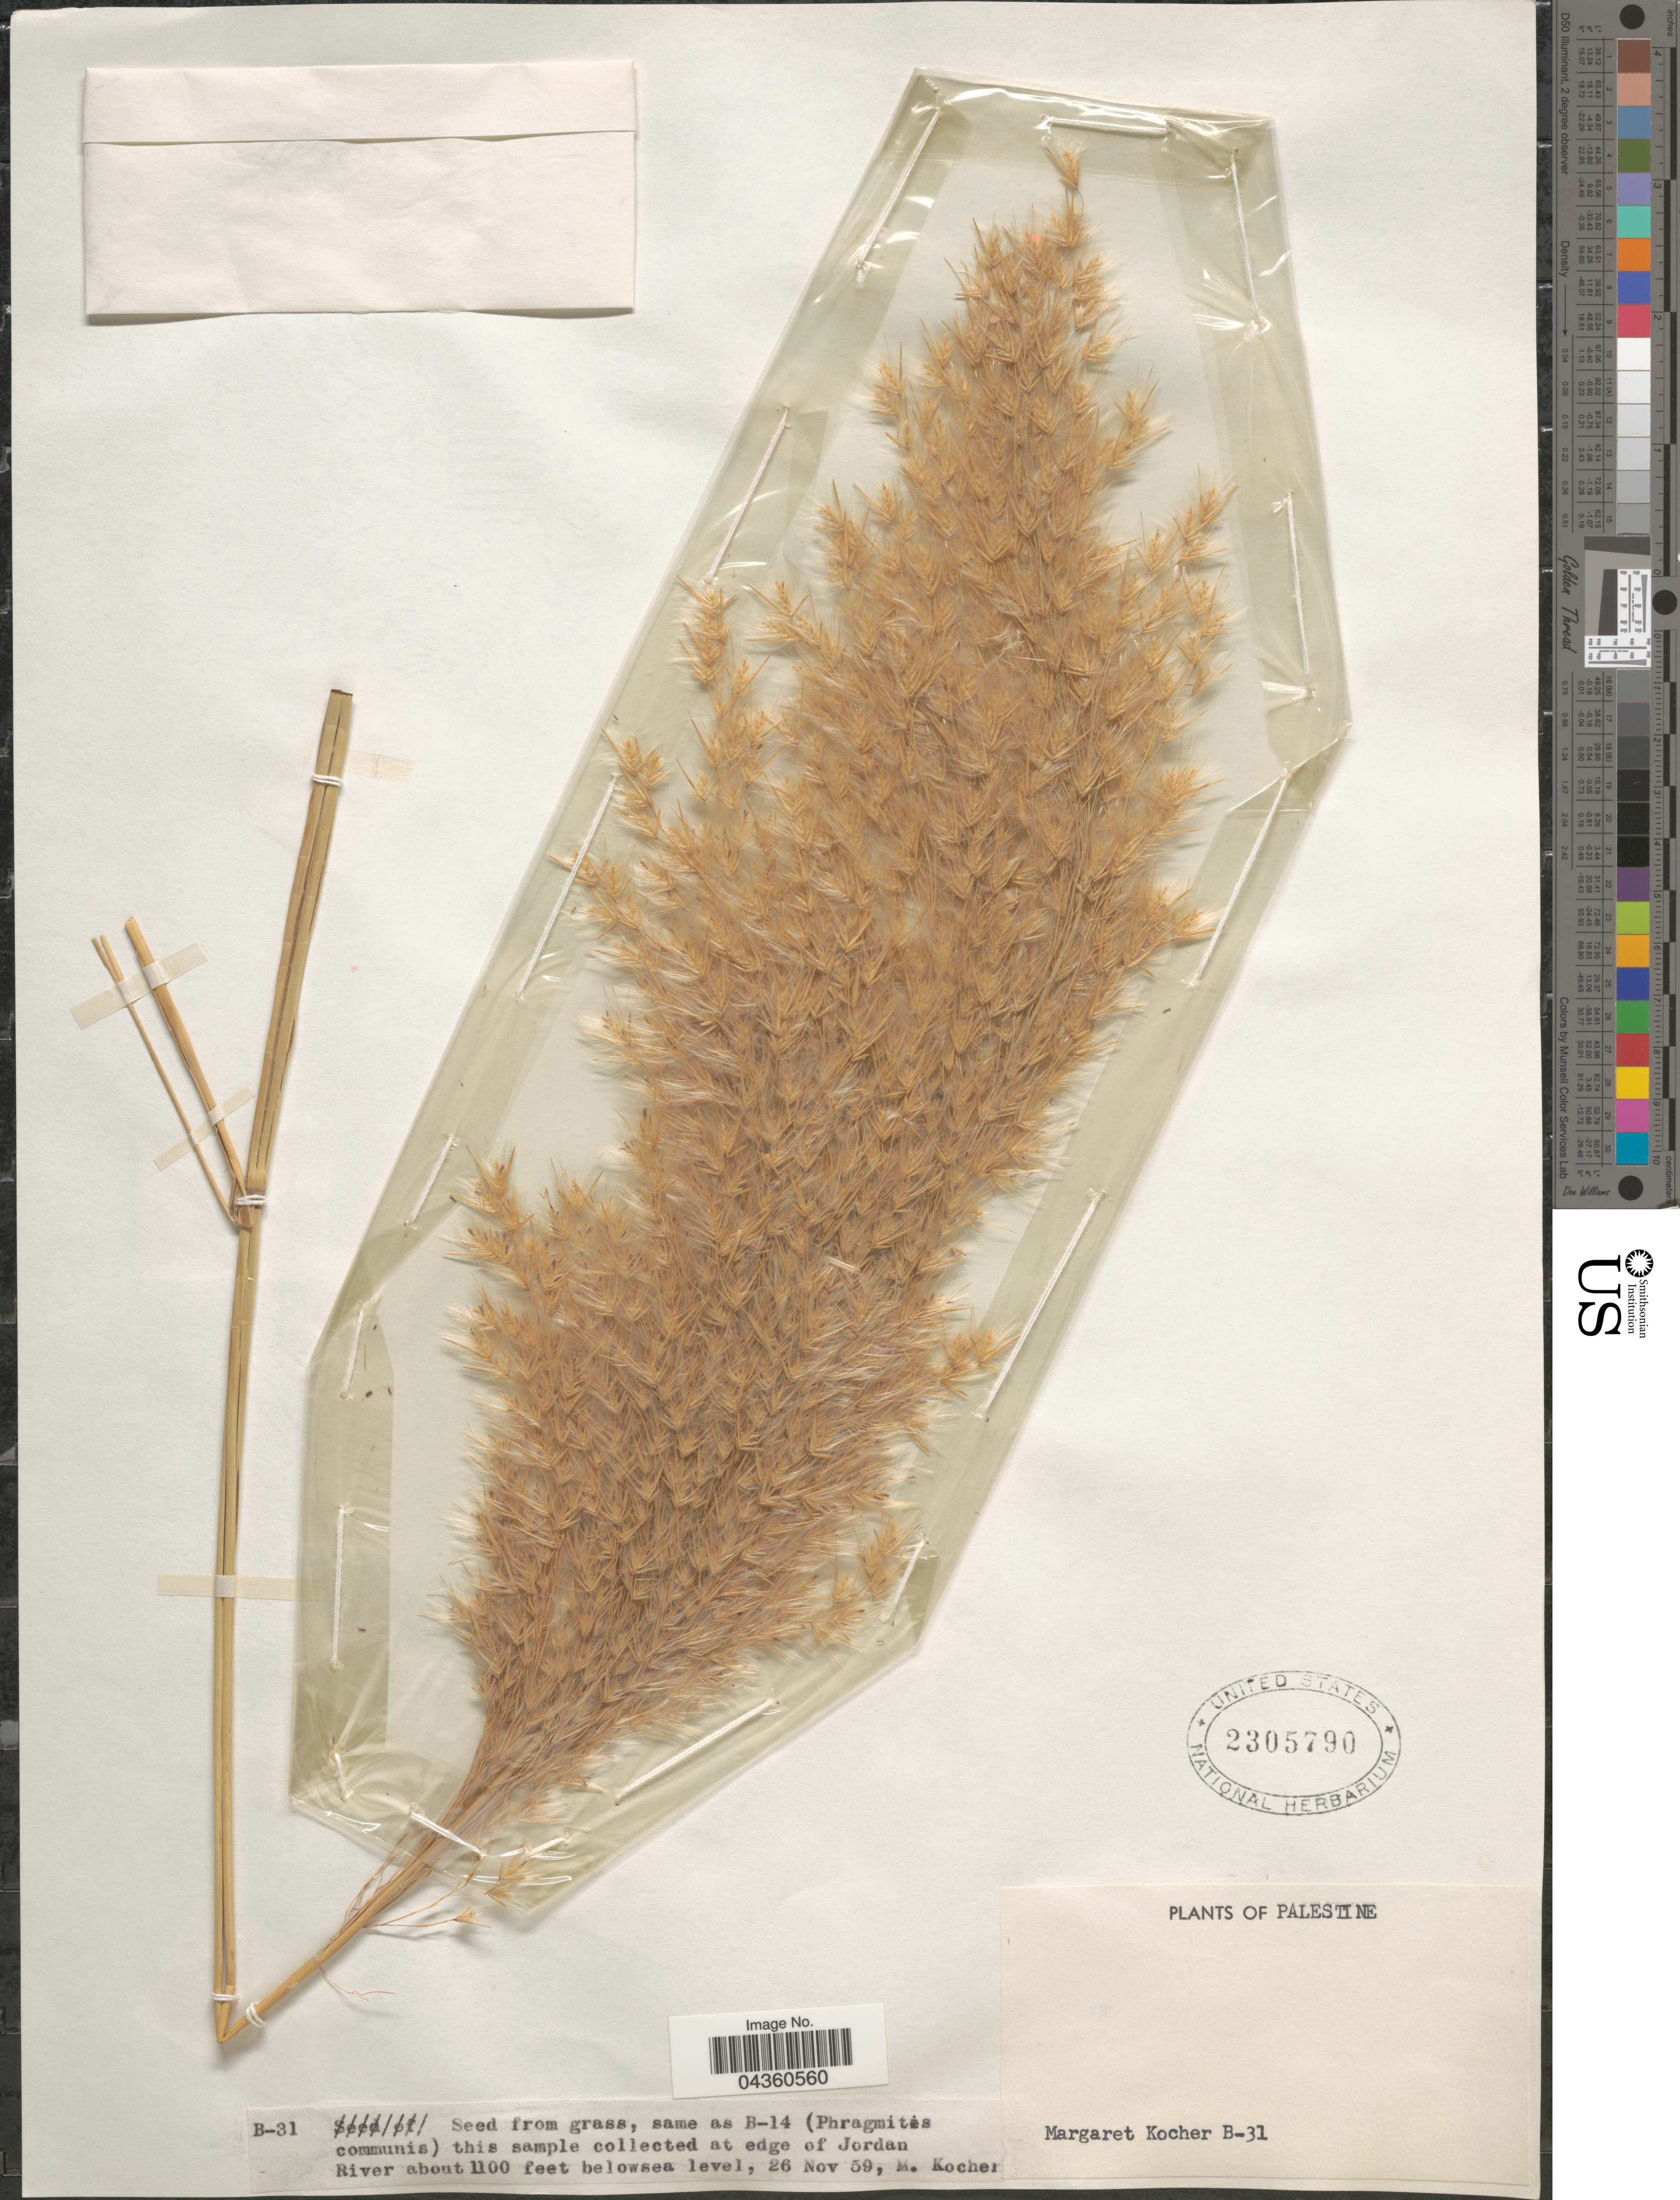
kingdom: Plantae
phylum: Tracheophyta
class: Liliopsida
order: Poales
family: Poaceae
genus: Phragmites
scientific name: Phragmites australis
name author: (Cav.) Trin. ex Steud.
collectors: M. Kocher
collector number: B-31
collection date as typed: Transcribed d/m/y: 26/11/59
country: Jordan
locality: At edge of Jordan River. Palestine.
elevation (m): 335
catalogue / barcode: US 2305790